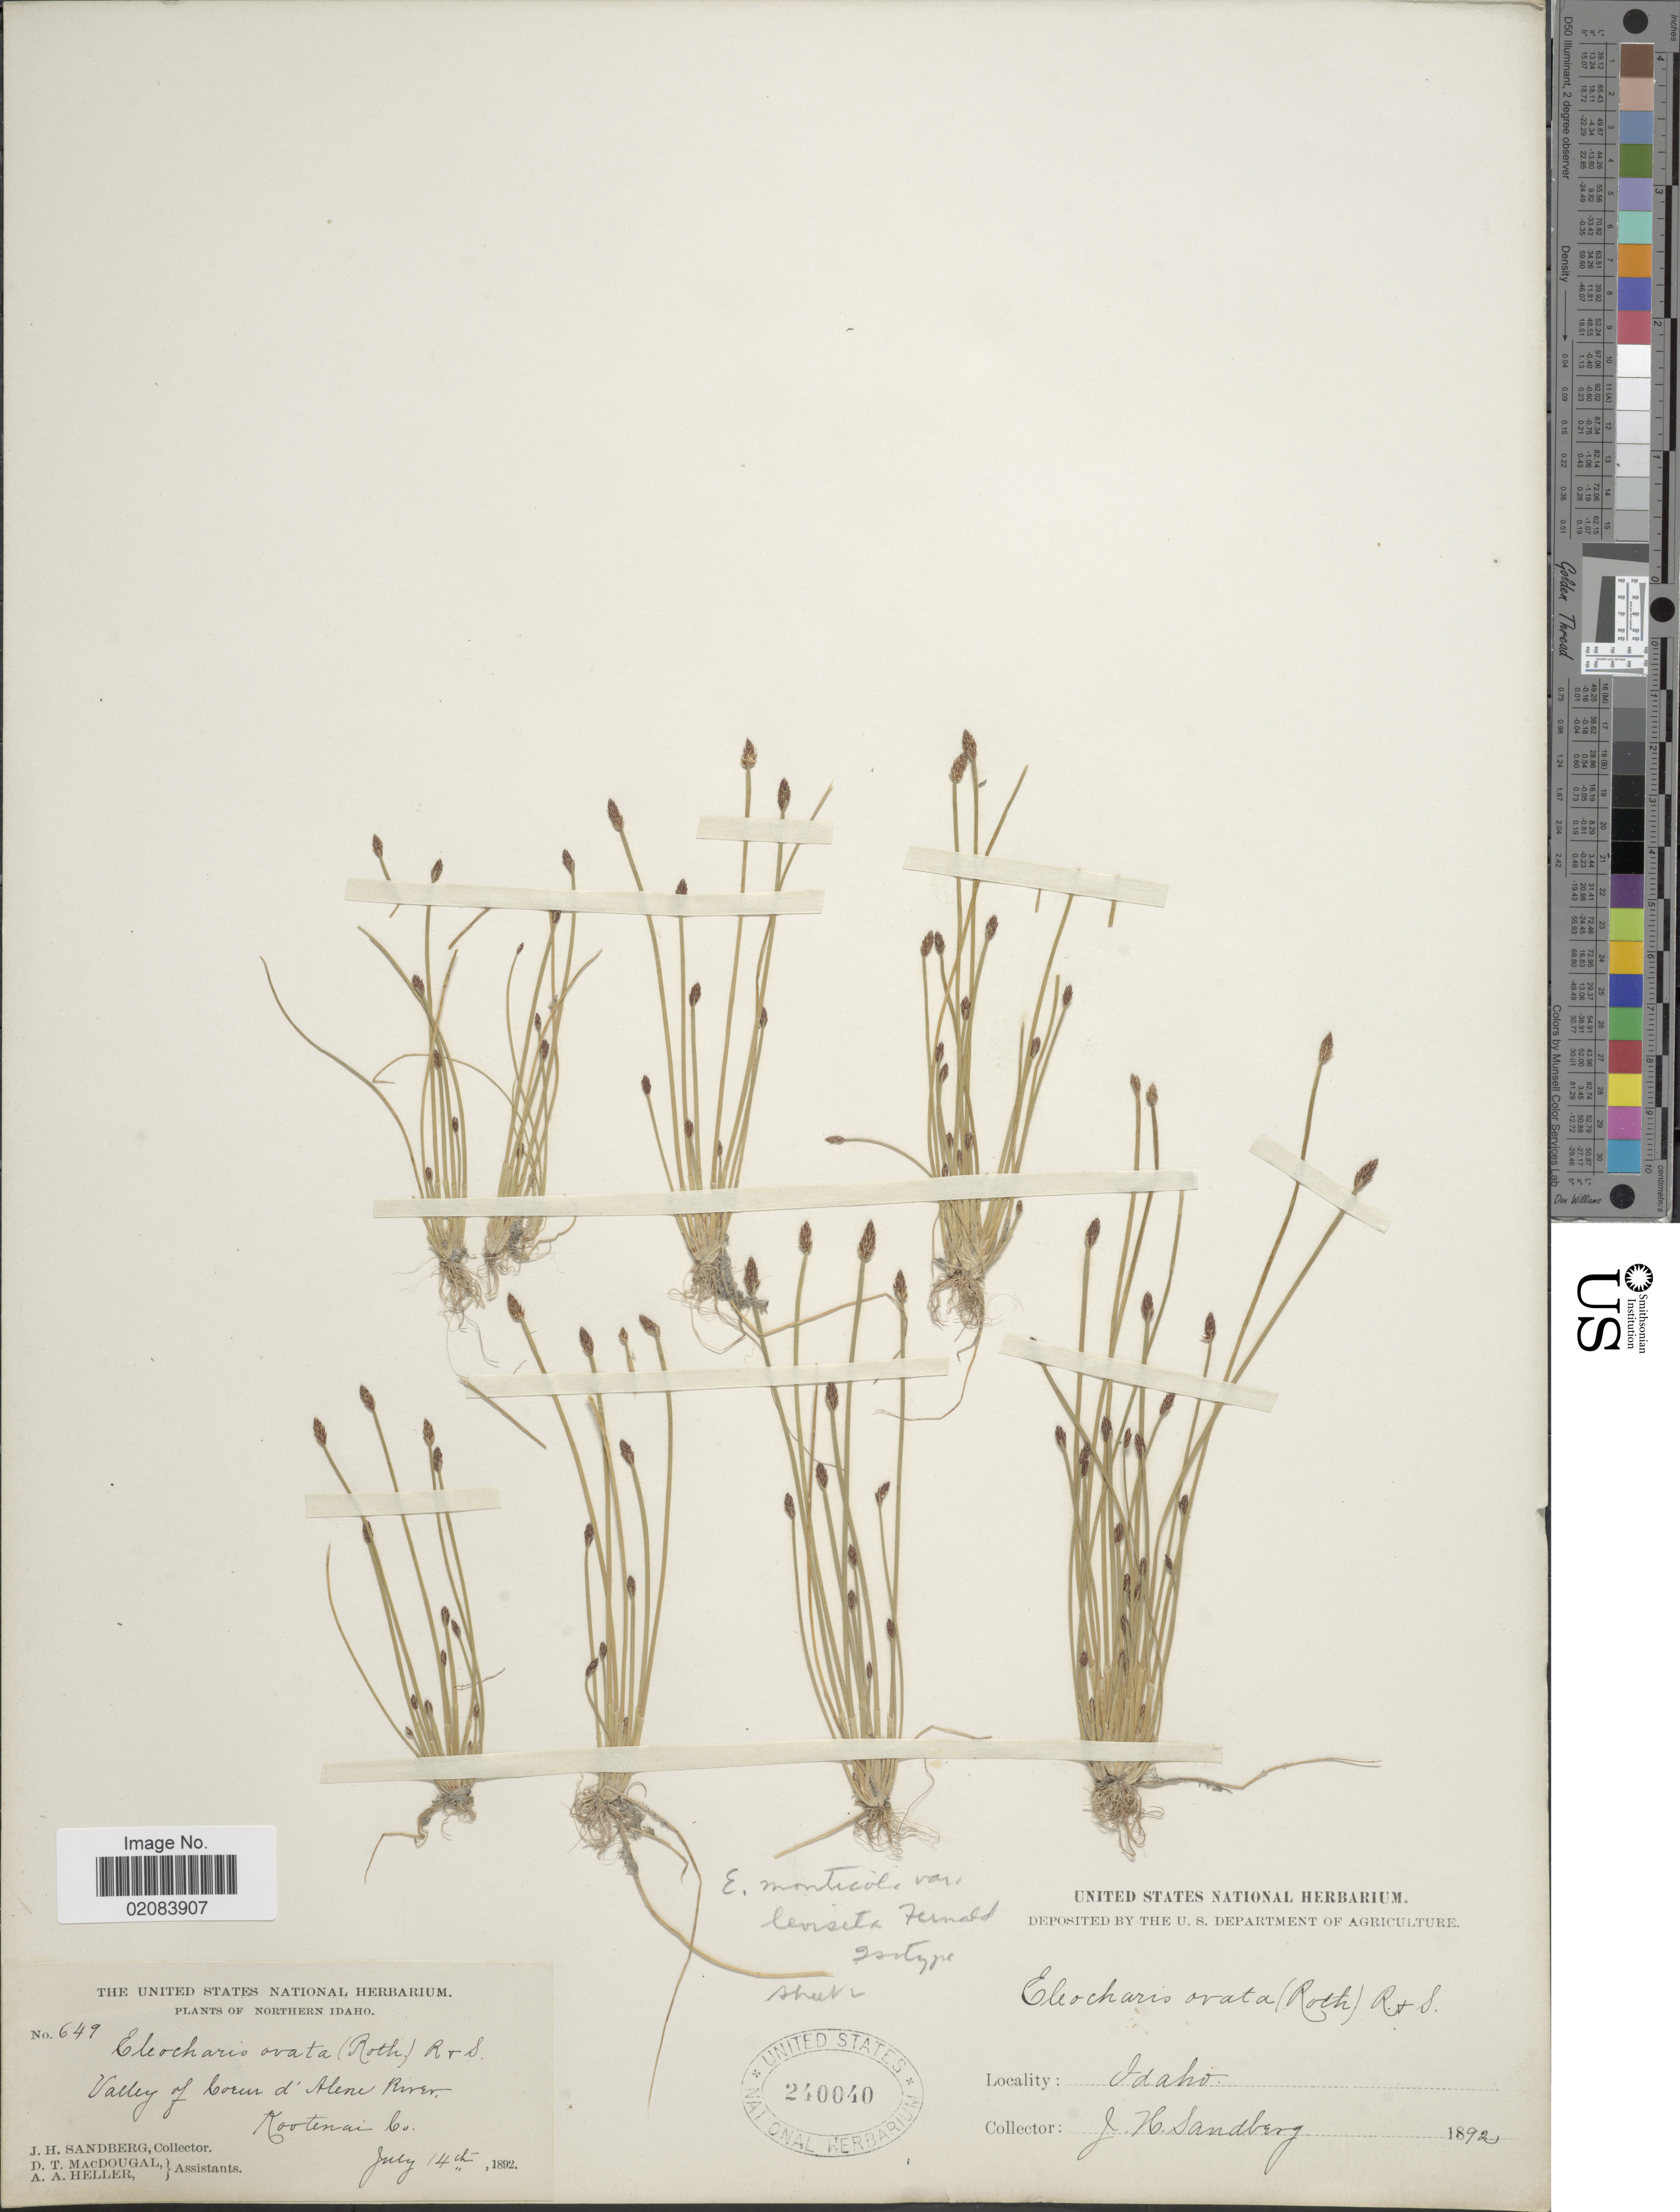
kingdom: Plantae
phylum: Tracheophyta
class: Liliopsida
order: Poales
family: Cyperaceae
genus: Eleocharis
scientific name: Eleocharis ovata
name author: (Roth) Roem. & Schult.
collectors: J. H. Sandberg, D. T. MacDougal & A. A. Heller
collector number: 649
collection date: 1892-07-14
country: United States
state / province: Idaho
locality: Northern Idaho. Valley of Coeur d'Alene River, Kootenai Co.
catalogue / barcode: US 240040